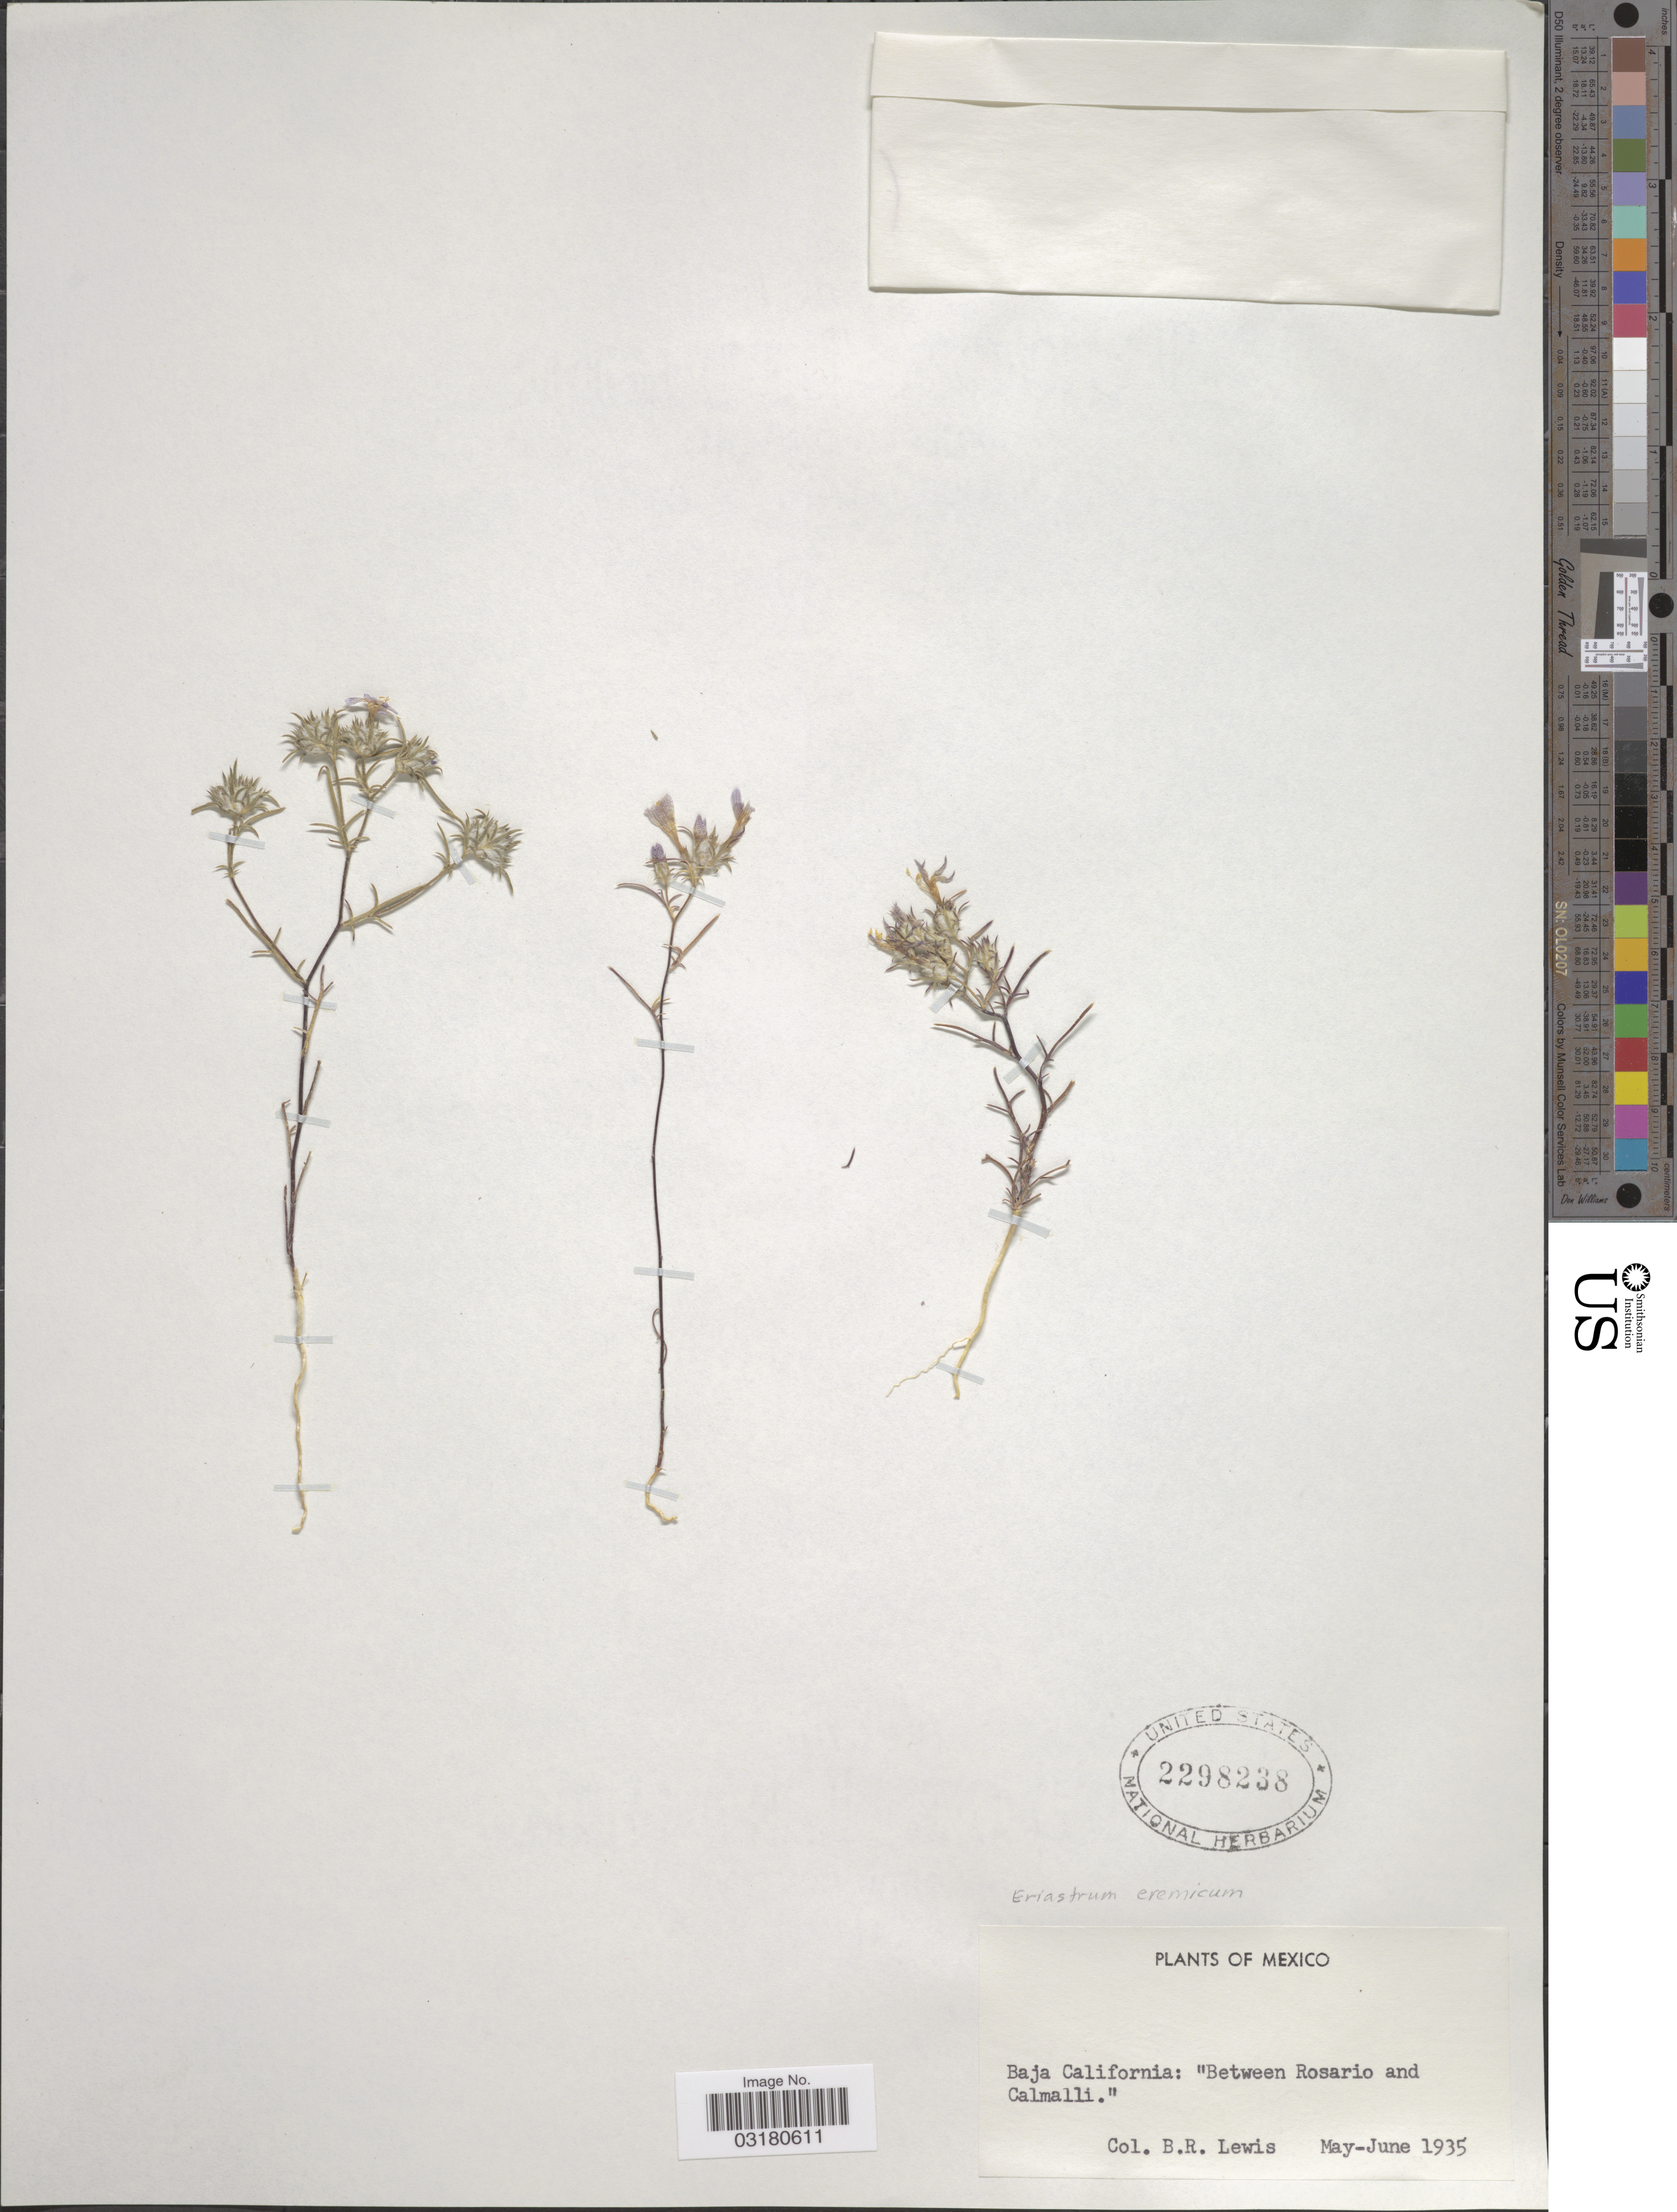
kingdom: Plantae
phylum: Tracheophyta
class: Magnoliopsida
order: Ericales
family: Polemoniaceae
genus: Eriastrum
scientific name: Eriastrum eremicum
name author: (Jeps.) H. Mason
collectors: B. R. Lewis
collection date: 1935-05/1935-06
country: Mexico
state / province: Baja California Norte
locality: Between Rosario and Calmalli.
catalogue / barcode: US 2298238